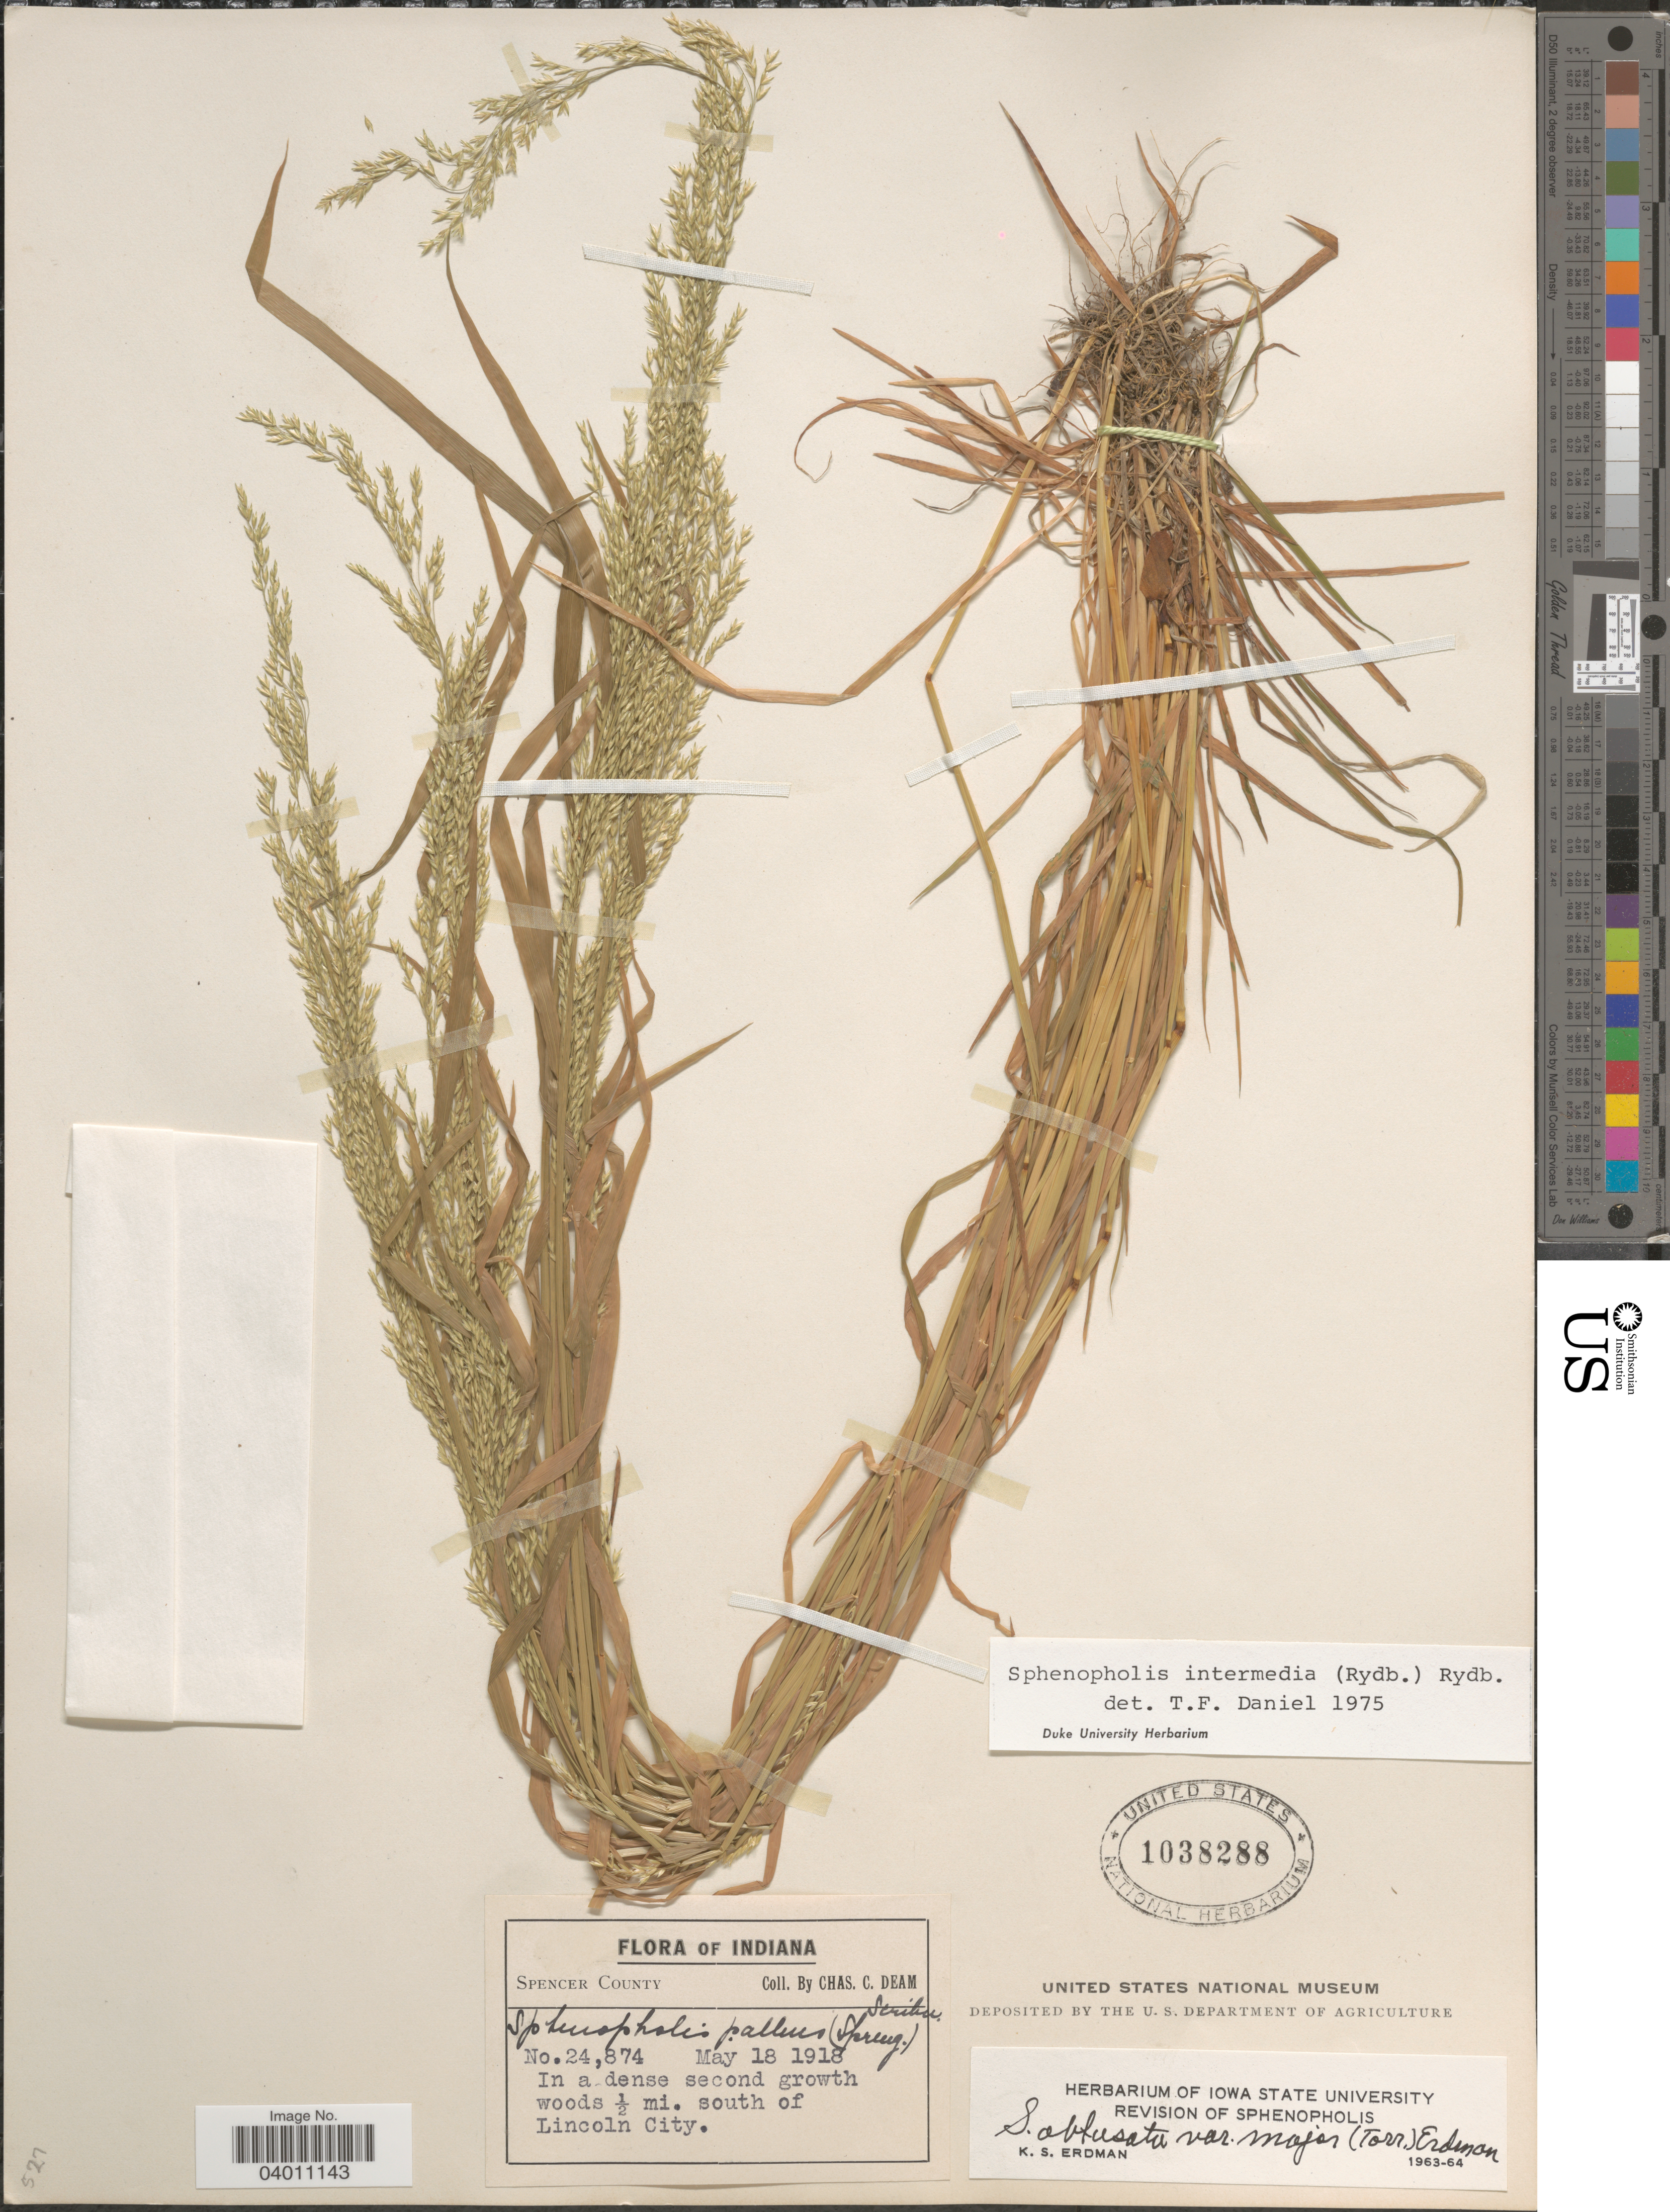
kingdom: Plantae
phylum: Tracheophyta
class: Liliopsida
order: Poales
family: Poaceae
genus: Sphenopholis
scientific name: Sphenopholis intermedia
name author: (Rydb.) Rydb.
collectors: C. C. Deam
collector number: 24874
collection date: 1918-05-18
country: United States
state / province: Indiana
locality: Spencer County. Woods ½ mi. south of Lincoln City.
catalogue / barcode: US 1038288